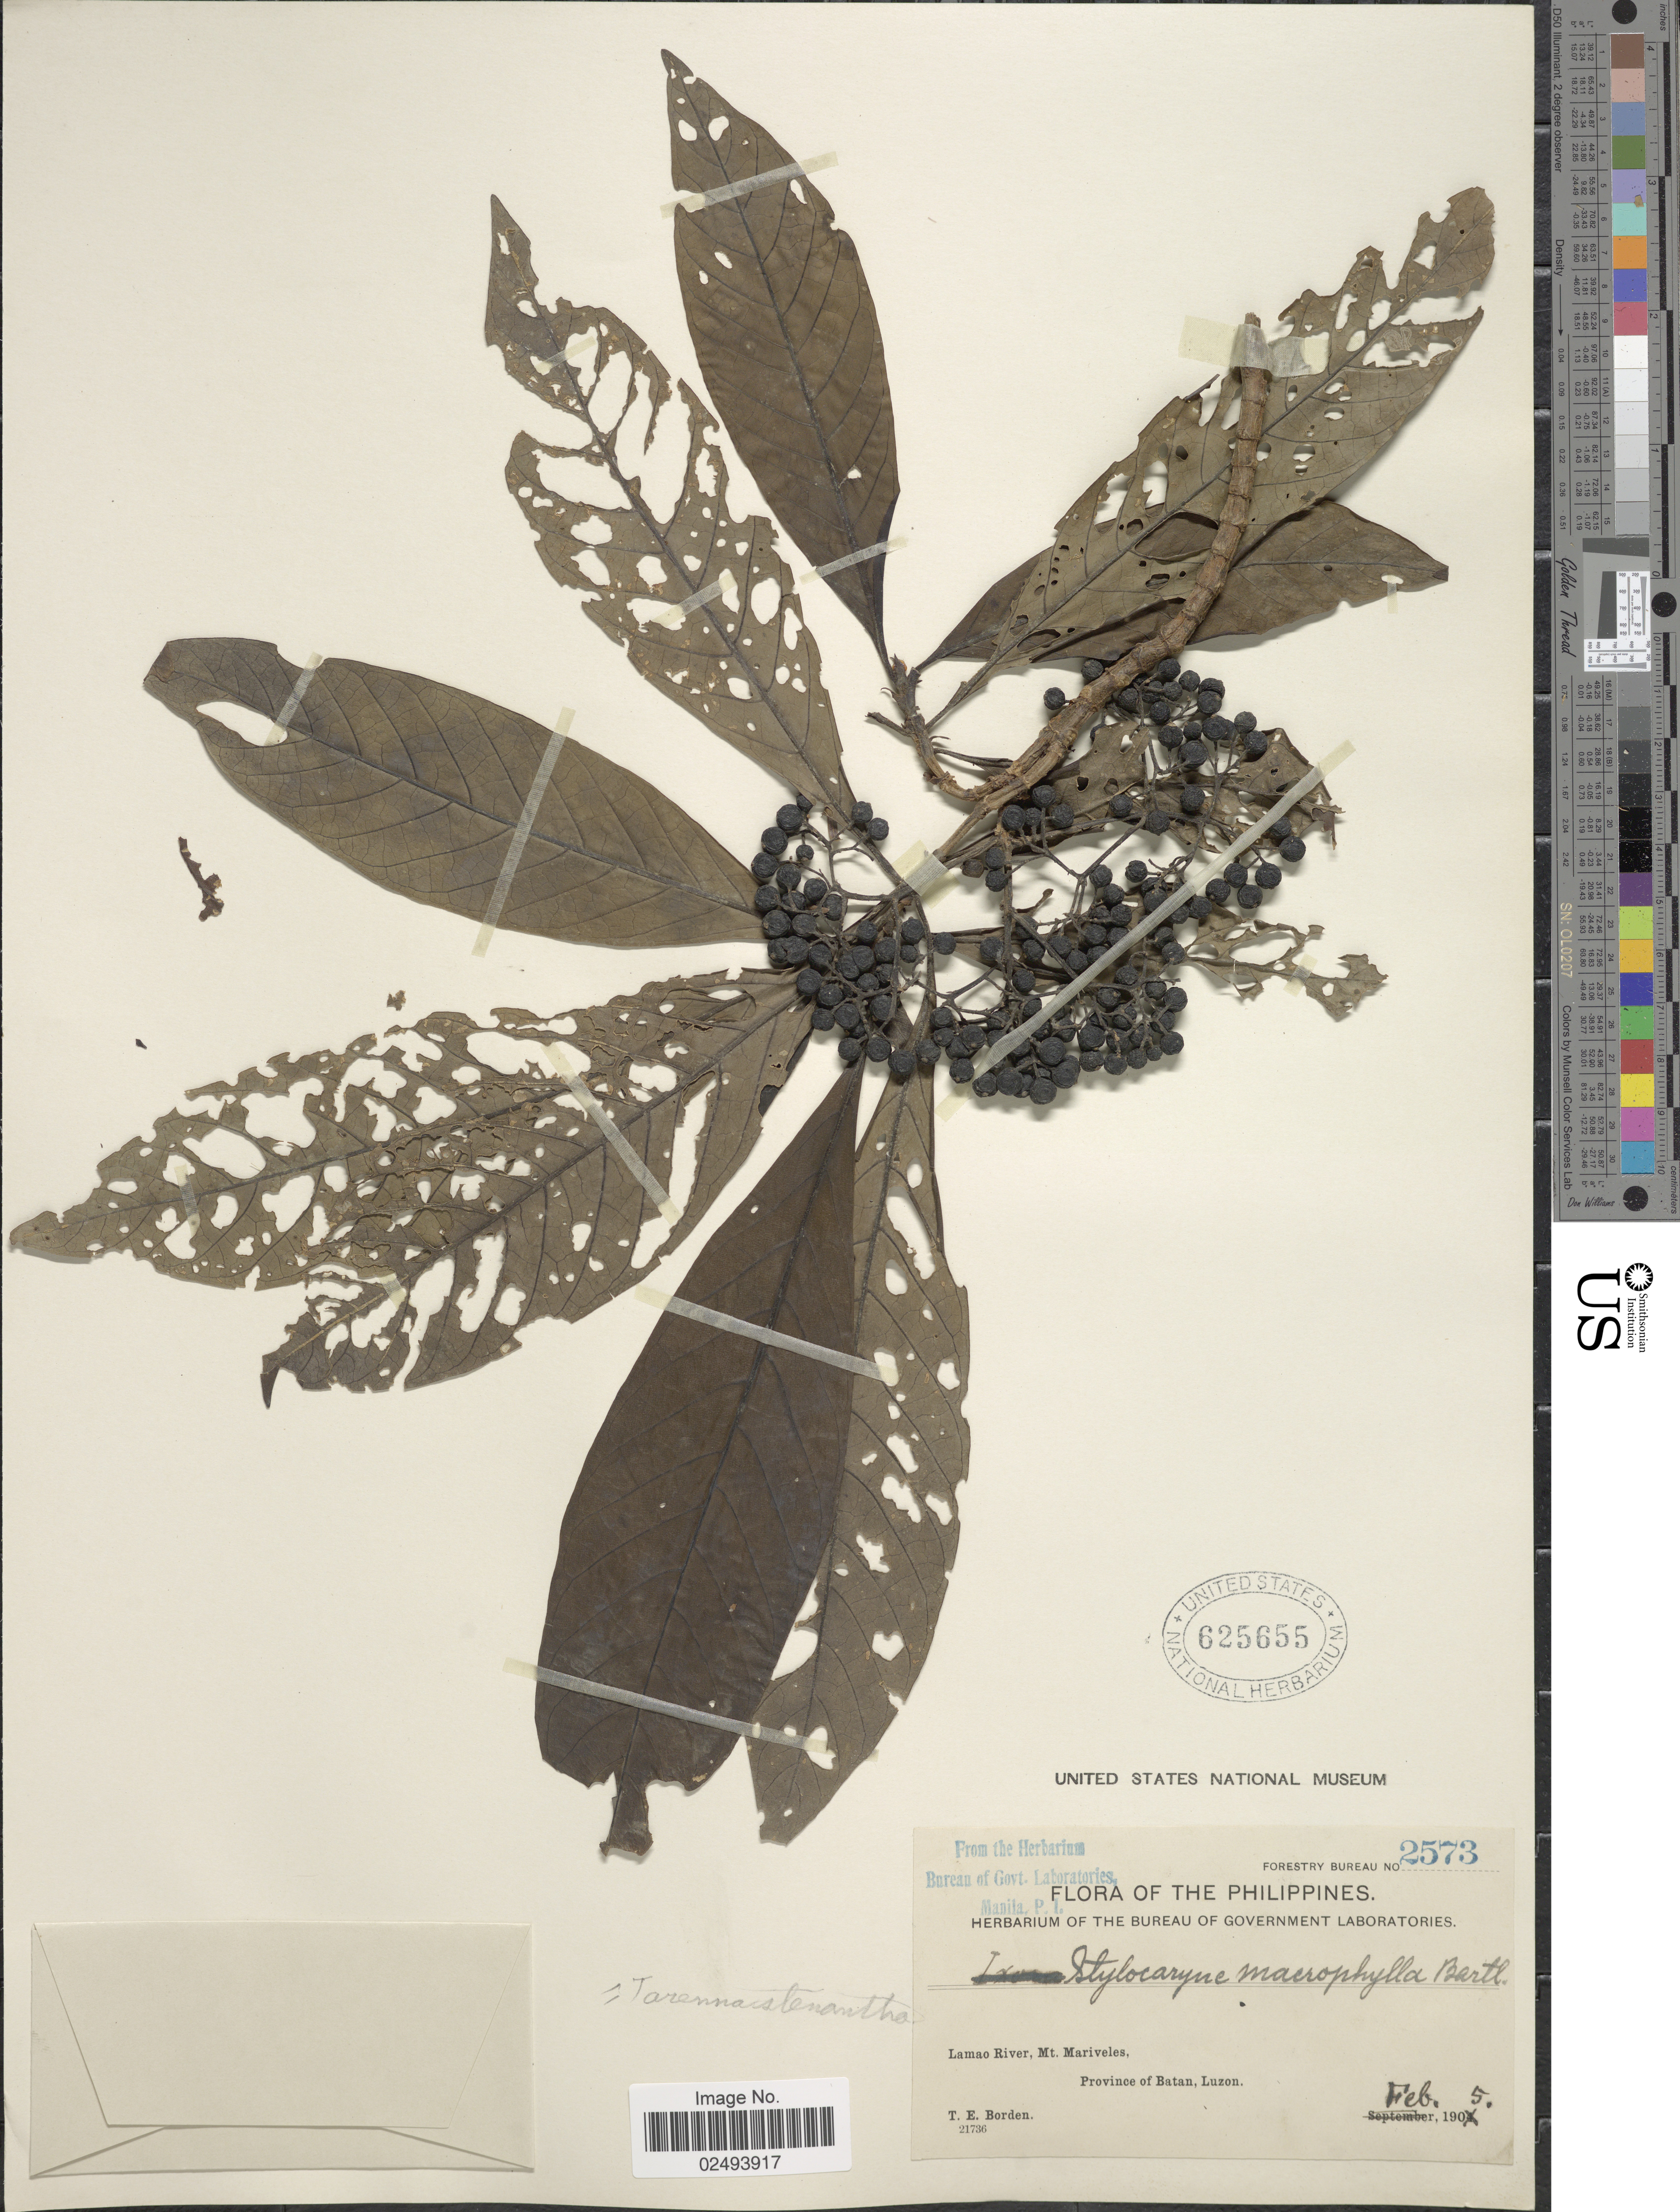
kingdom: Plantae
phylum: Tracheophyta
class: Magnoliopsida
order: Gentianales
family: Rubiaceae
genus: Tarenna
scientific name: Tarenna stenantha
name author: Merr.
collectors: T. E. Borden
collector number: Forestry Bureau 2573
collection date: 1905-02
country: Philippines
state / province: Cagayan Valley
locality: Lamao River Mt. Mariveles, Province of Batan, Luzon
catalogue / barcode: US 625655